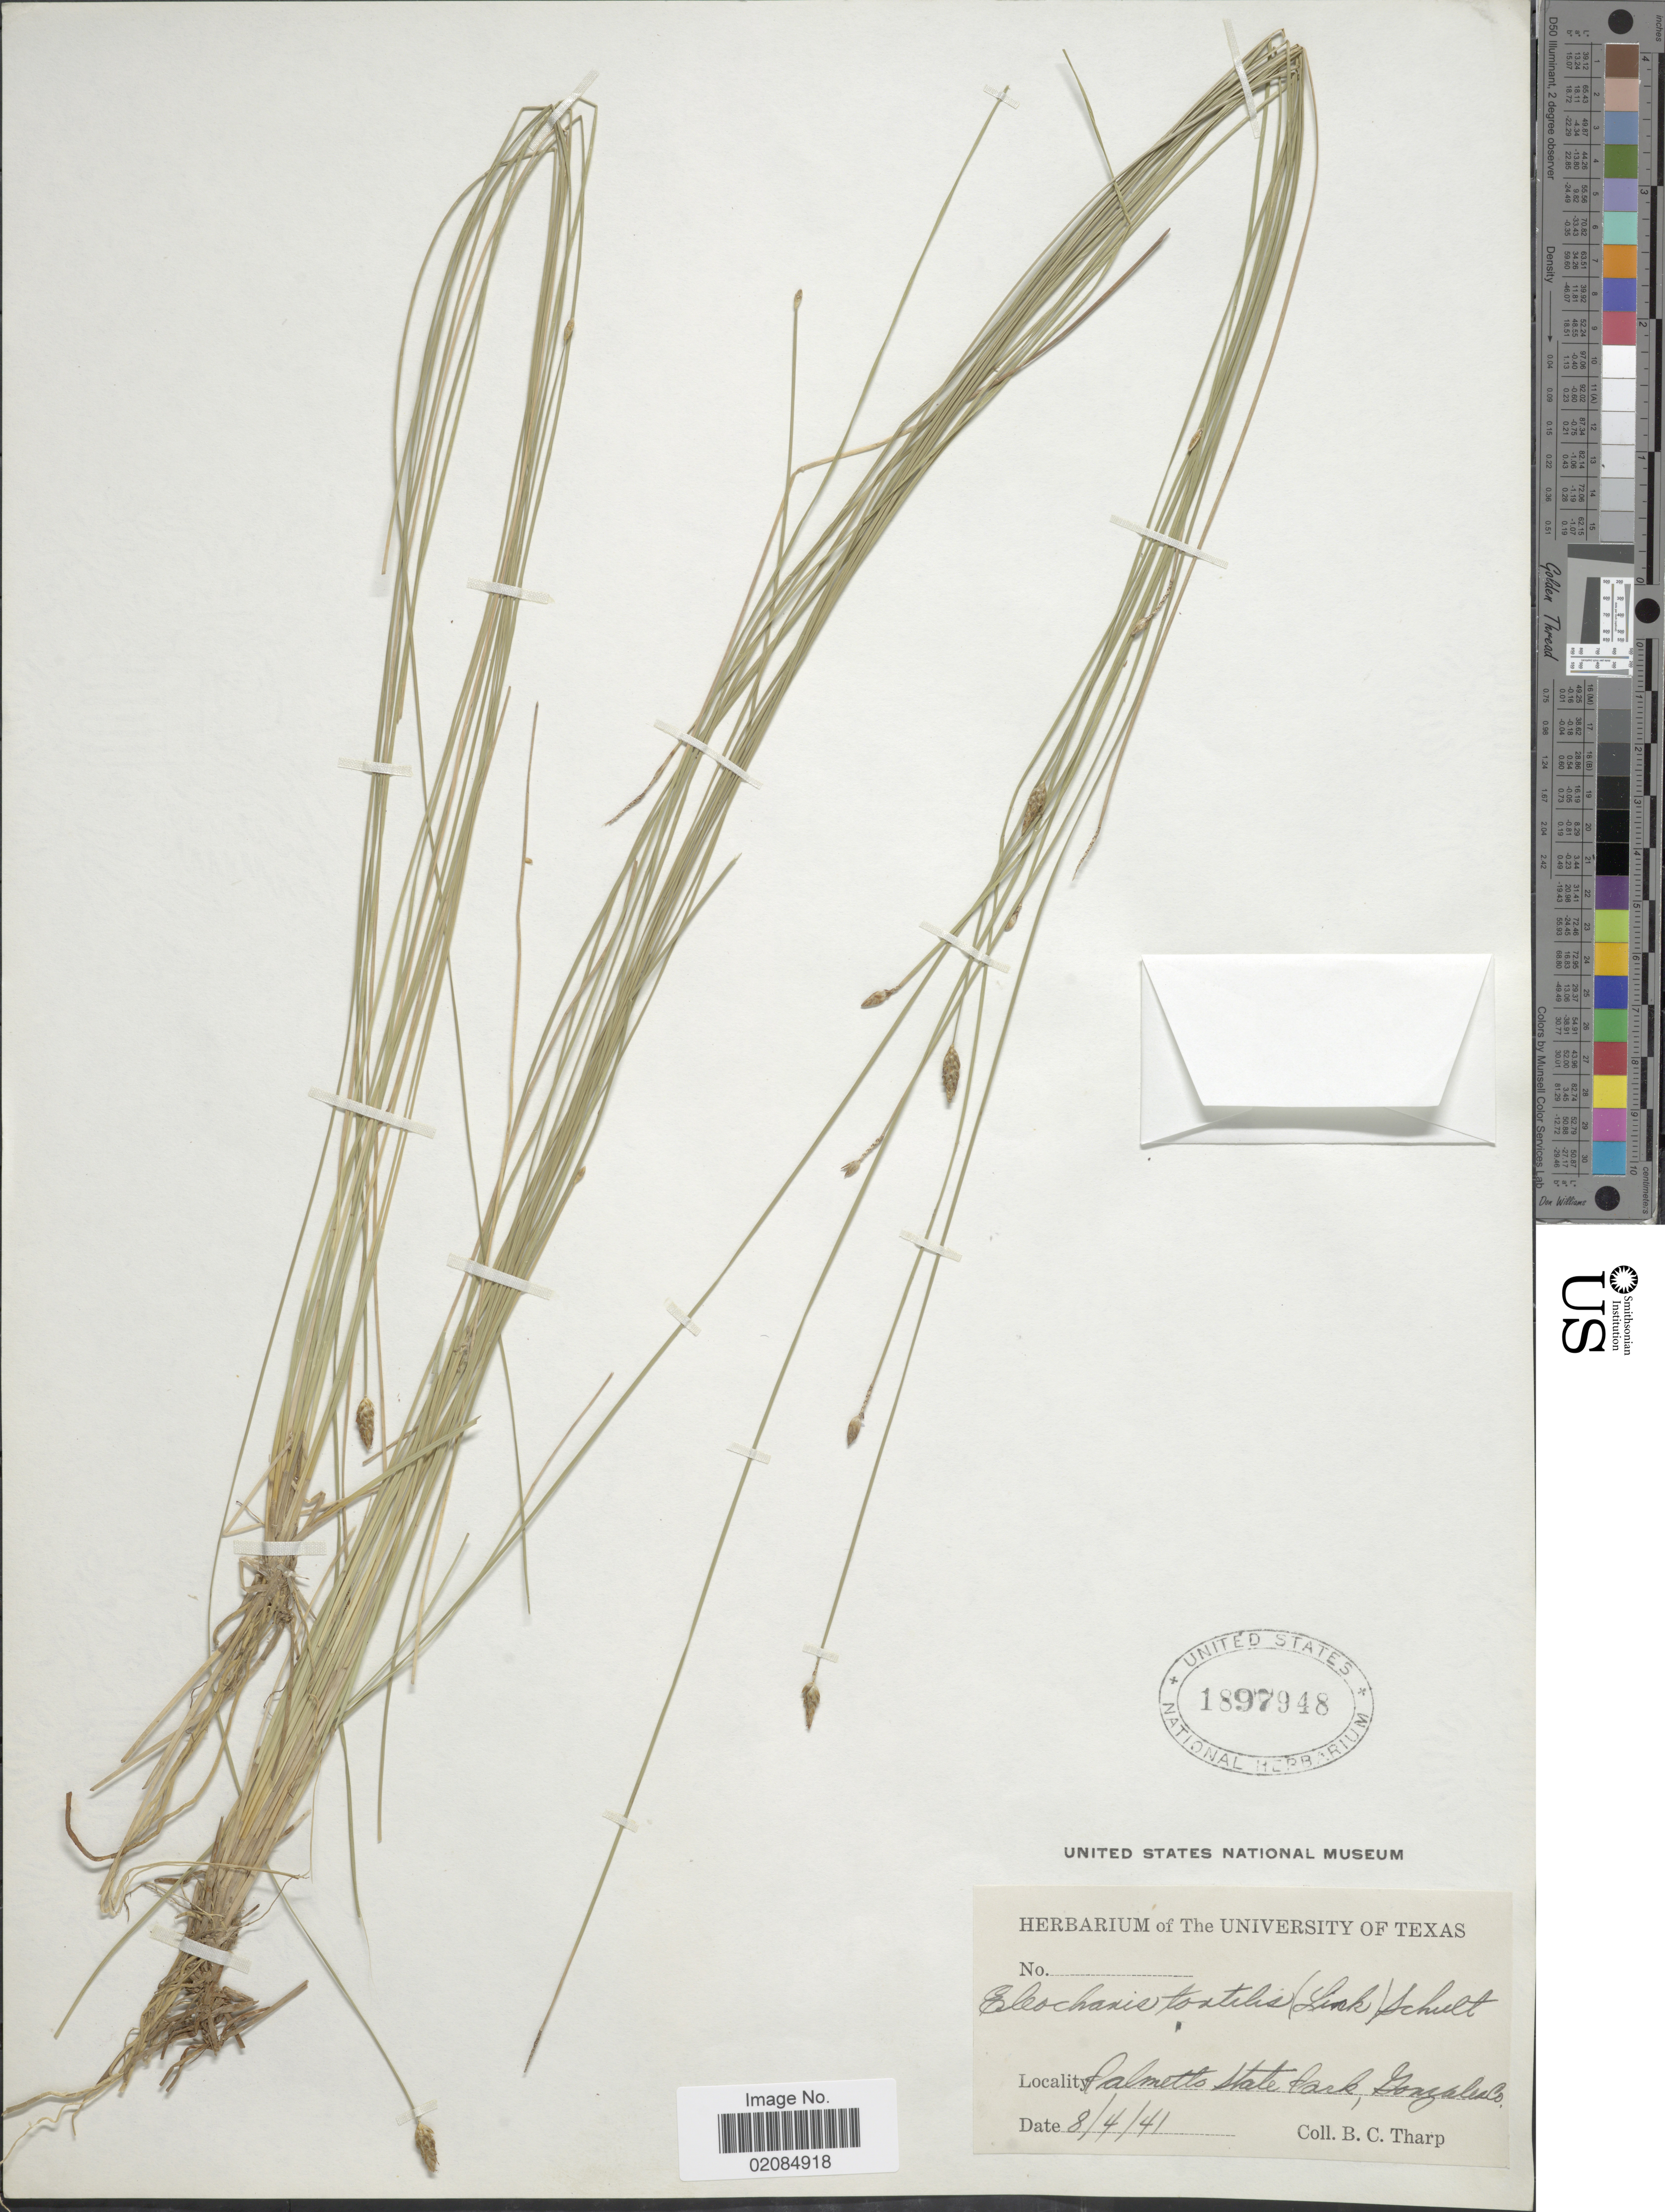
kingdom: Plantae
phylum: Tracheophyta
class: Liliopsida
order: Poales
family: Cyperaceae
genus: Eleocharis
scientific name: Eleocharis tortilis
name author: (Link) Schult.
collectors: B. C. Tharp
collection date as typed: Transcribed d/m/y: 4/8/41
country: United States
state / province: Texas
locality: Falmetts State Park, Gonzales Co.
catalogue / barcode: US 1897948